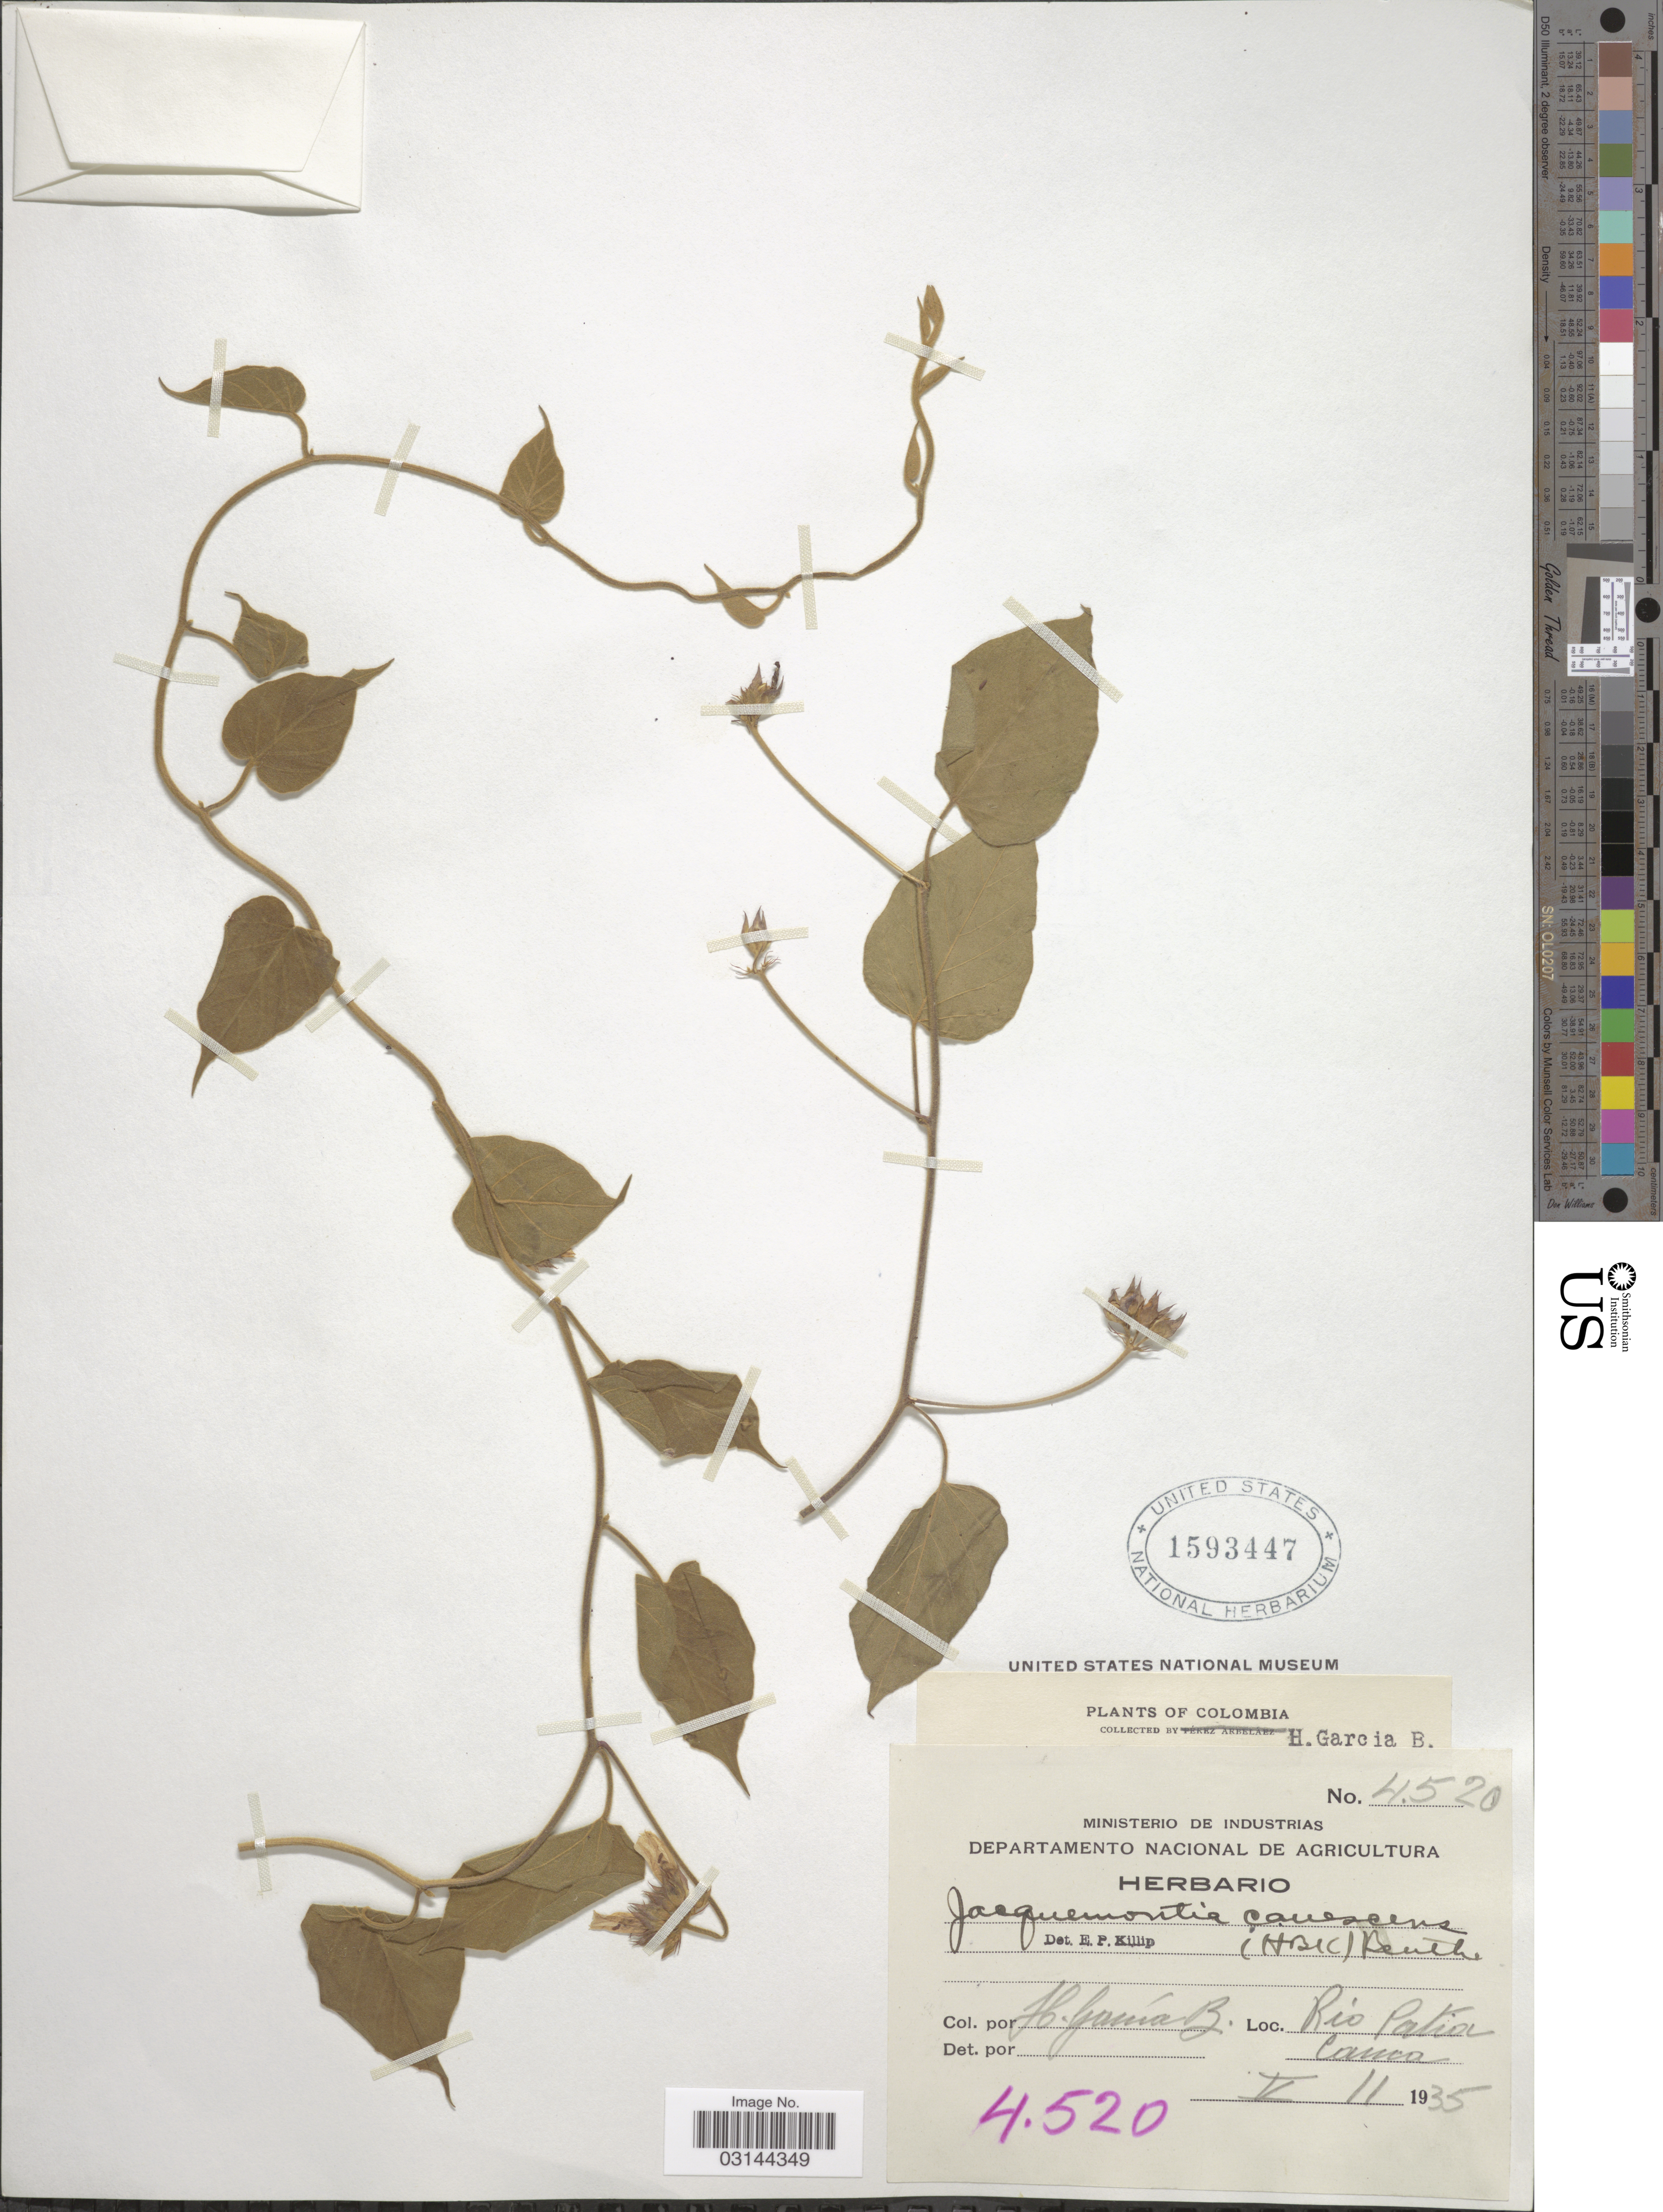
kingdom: Plantae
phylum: Tracheophyta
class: Magnoliopsida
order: Solanales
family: Convolvulaceae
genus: Jacquemontia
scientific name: Jacquemontia pentanthos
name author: (Jacq.) G. Don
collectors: H. García Barriga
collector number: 4520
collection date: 1935-05-11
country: Colombia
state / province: Cauca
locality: Rio Patia. Cauca.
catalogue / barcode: US 1593447